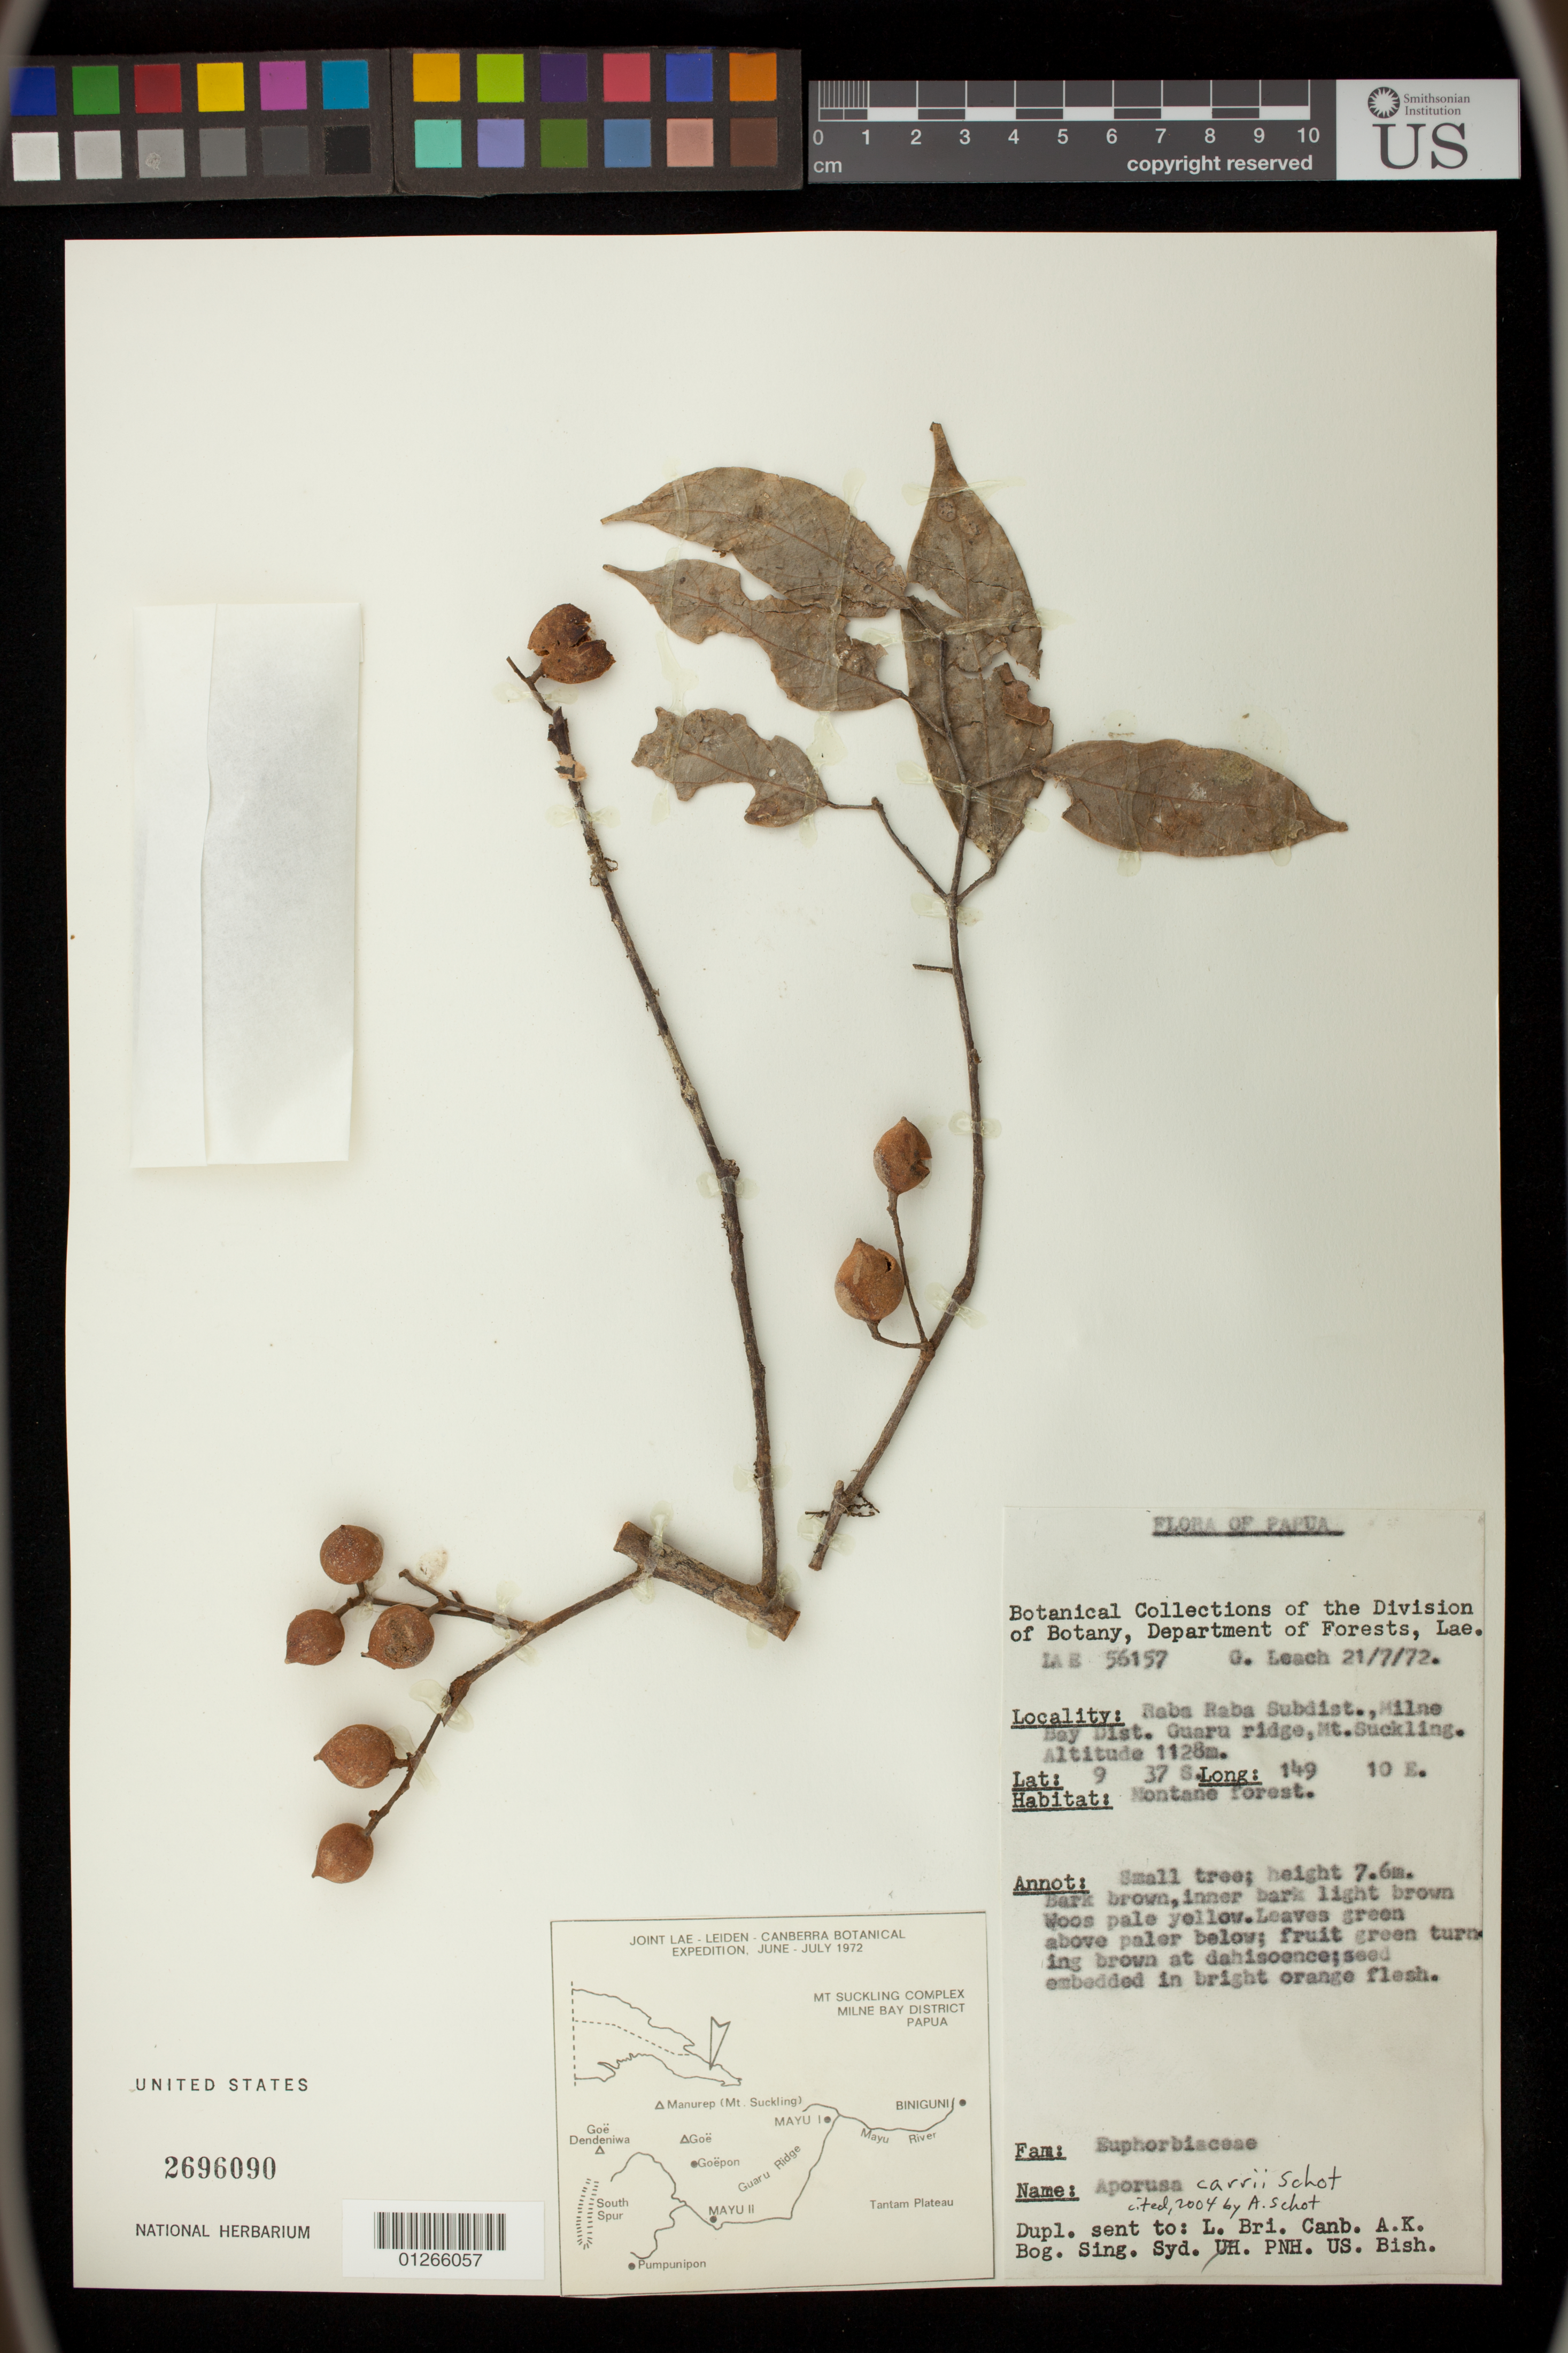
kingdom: Plantae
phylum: Tracheophyta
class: Magnoliopsida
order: Malpighiales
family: Phyllanthaceae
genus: Aporosa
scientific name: Aporosa carrii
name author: A. Schott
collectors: G. Leach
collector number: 56157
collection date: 1972-07-21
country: Papua New Guinea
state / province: Milne Bay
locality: Raba Raba Subdist., Milne Bay Dist. Guaru ridge, Mt. Suckling.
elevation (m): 1128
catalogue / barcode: US 2696090